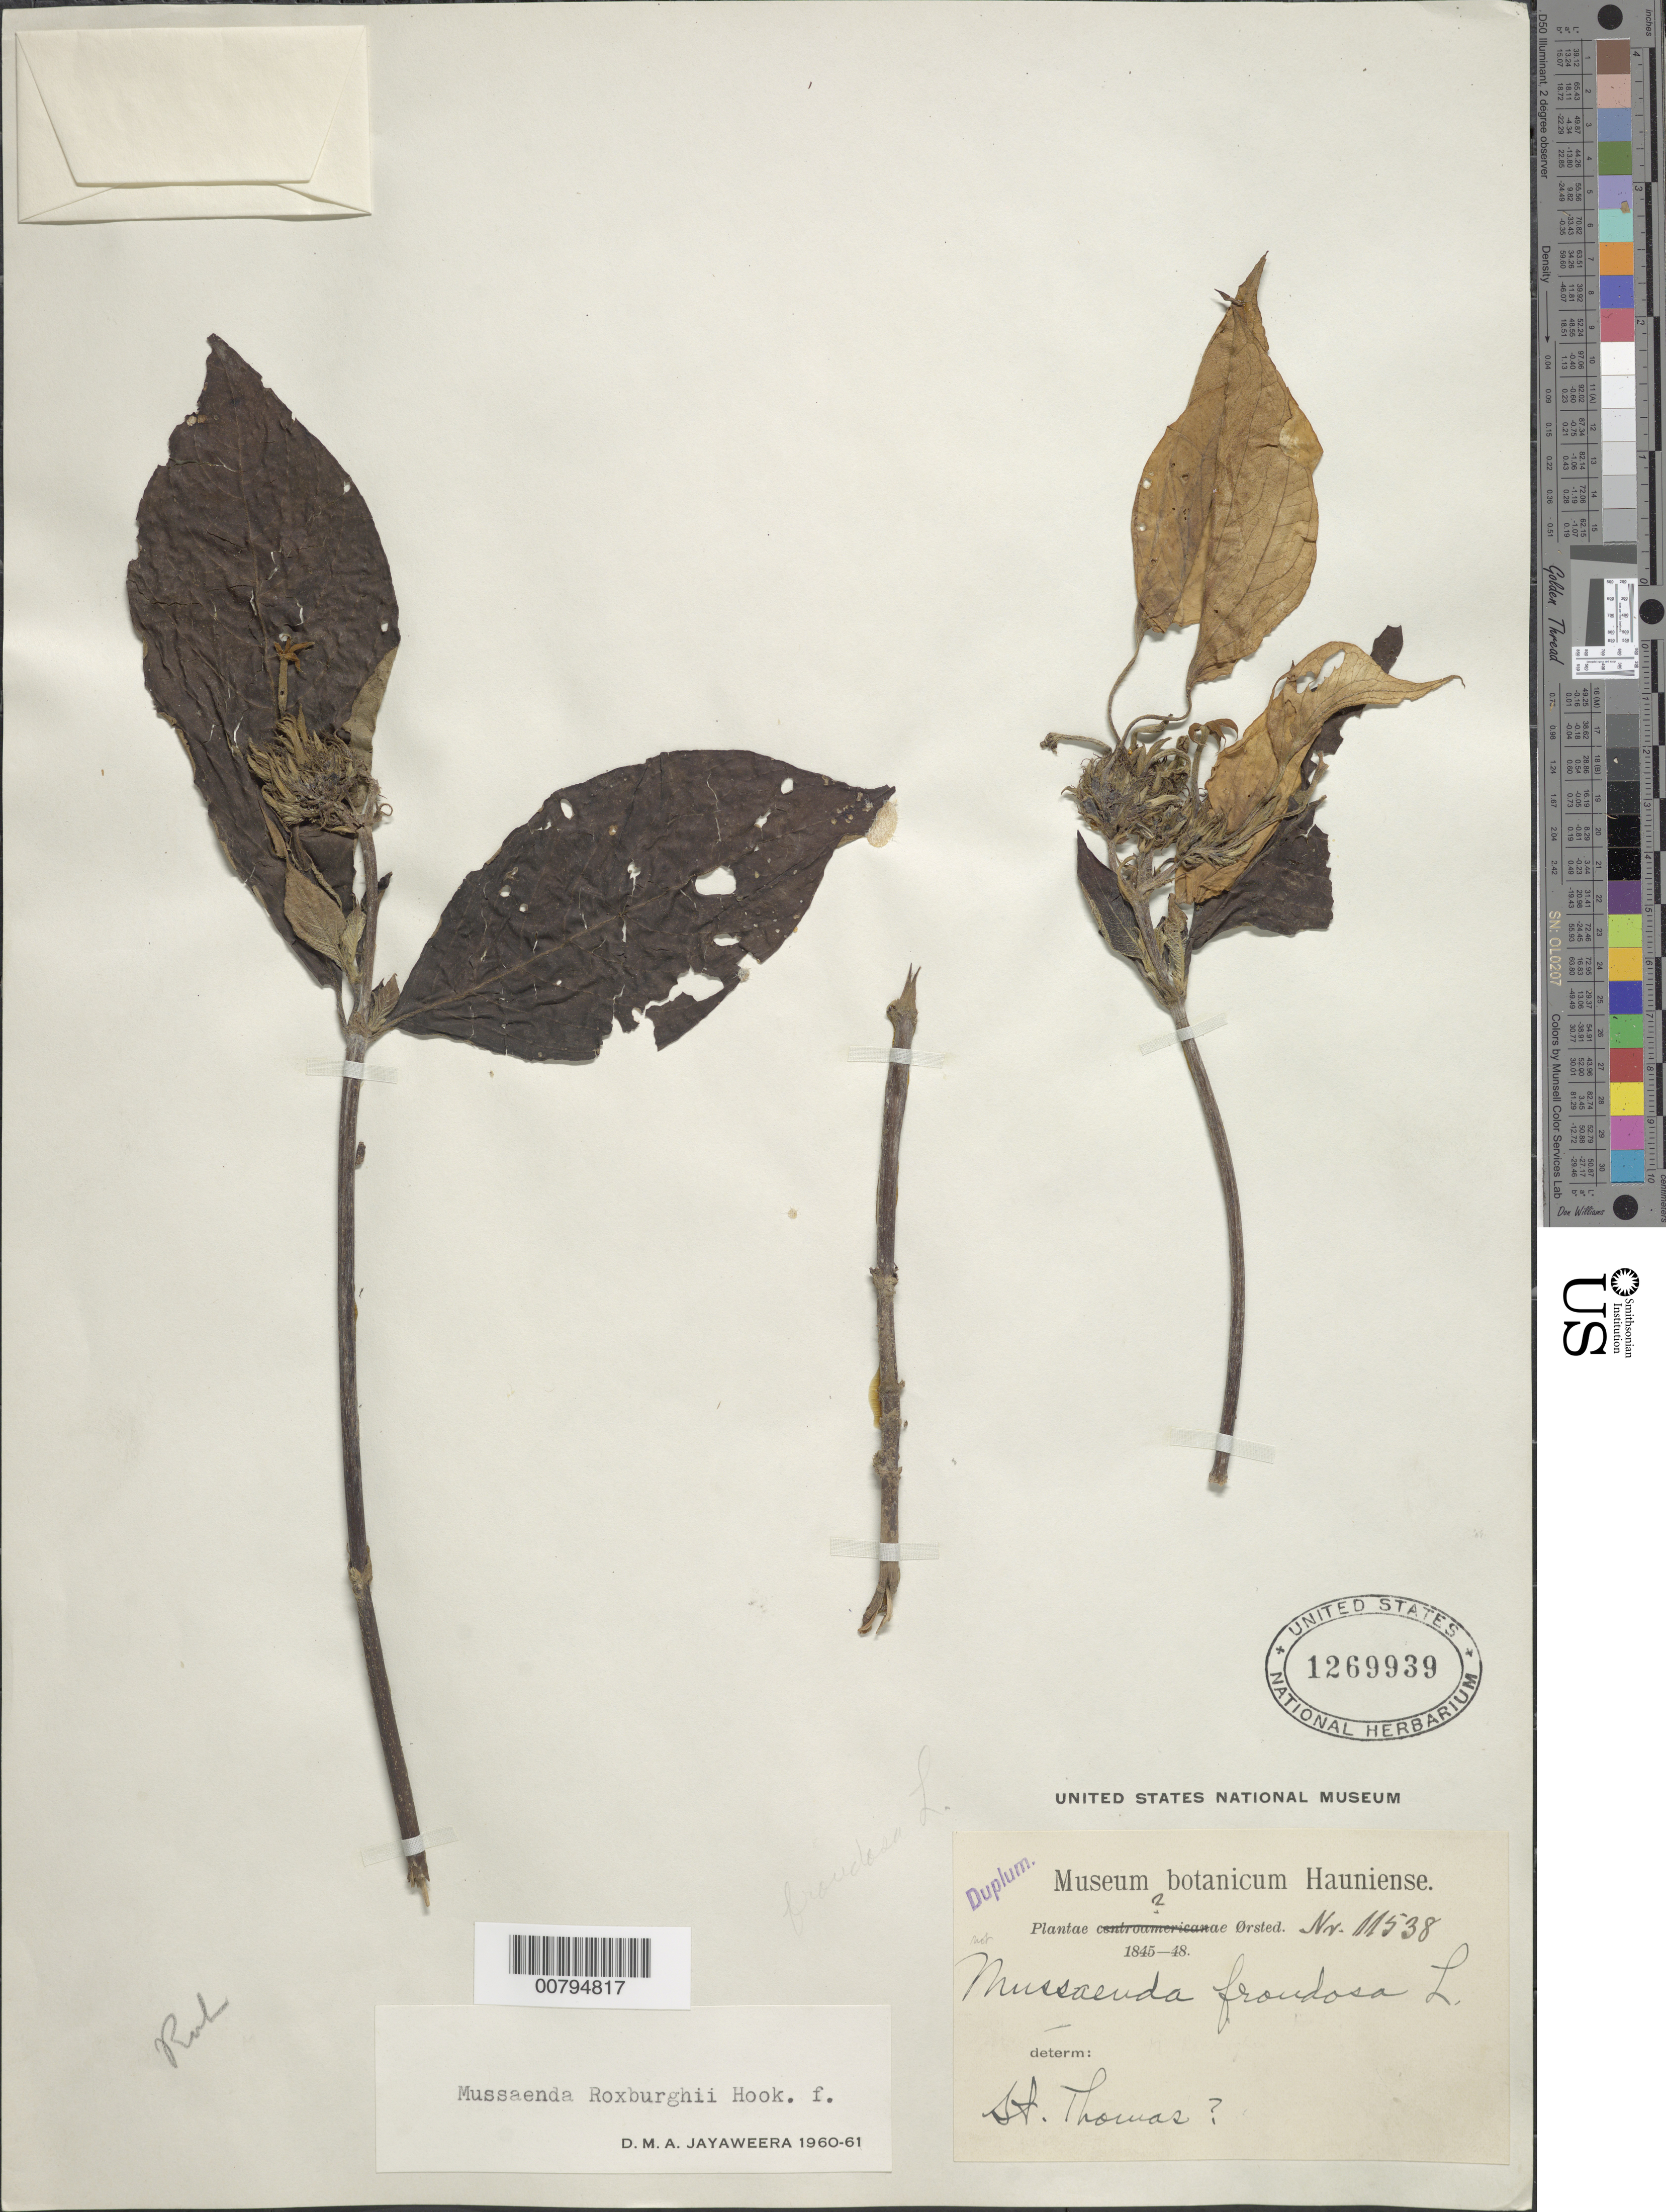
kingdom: Plantae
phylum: Tracheophyta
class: Magnoliopsida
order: Gentianales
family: Rubiaceae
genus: Mussaenda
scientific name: Mussaenda roxburghii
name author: Hook. f.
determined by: Jayaweera, Don M. A.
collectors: A. S. Oersted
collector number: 11538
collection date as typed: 1845 to -- --- 1848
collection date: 1845/1848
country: U.S. Virgin Islands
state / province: St. Thomas ?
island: St. Thomas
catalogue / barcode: US 1269939